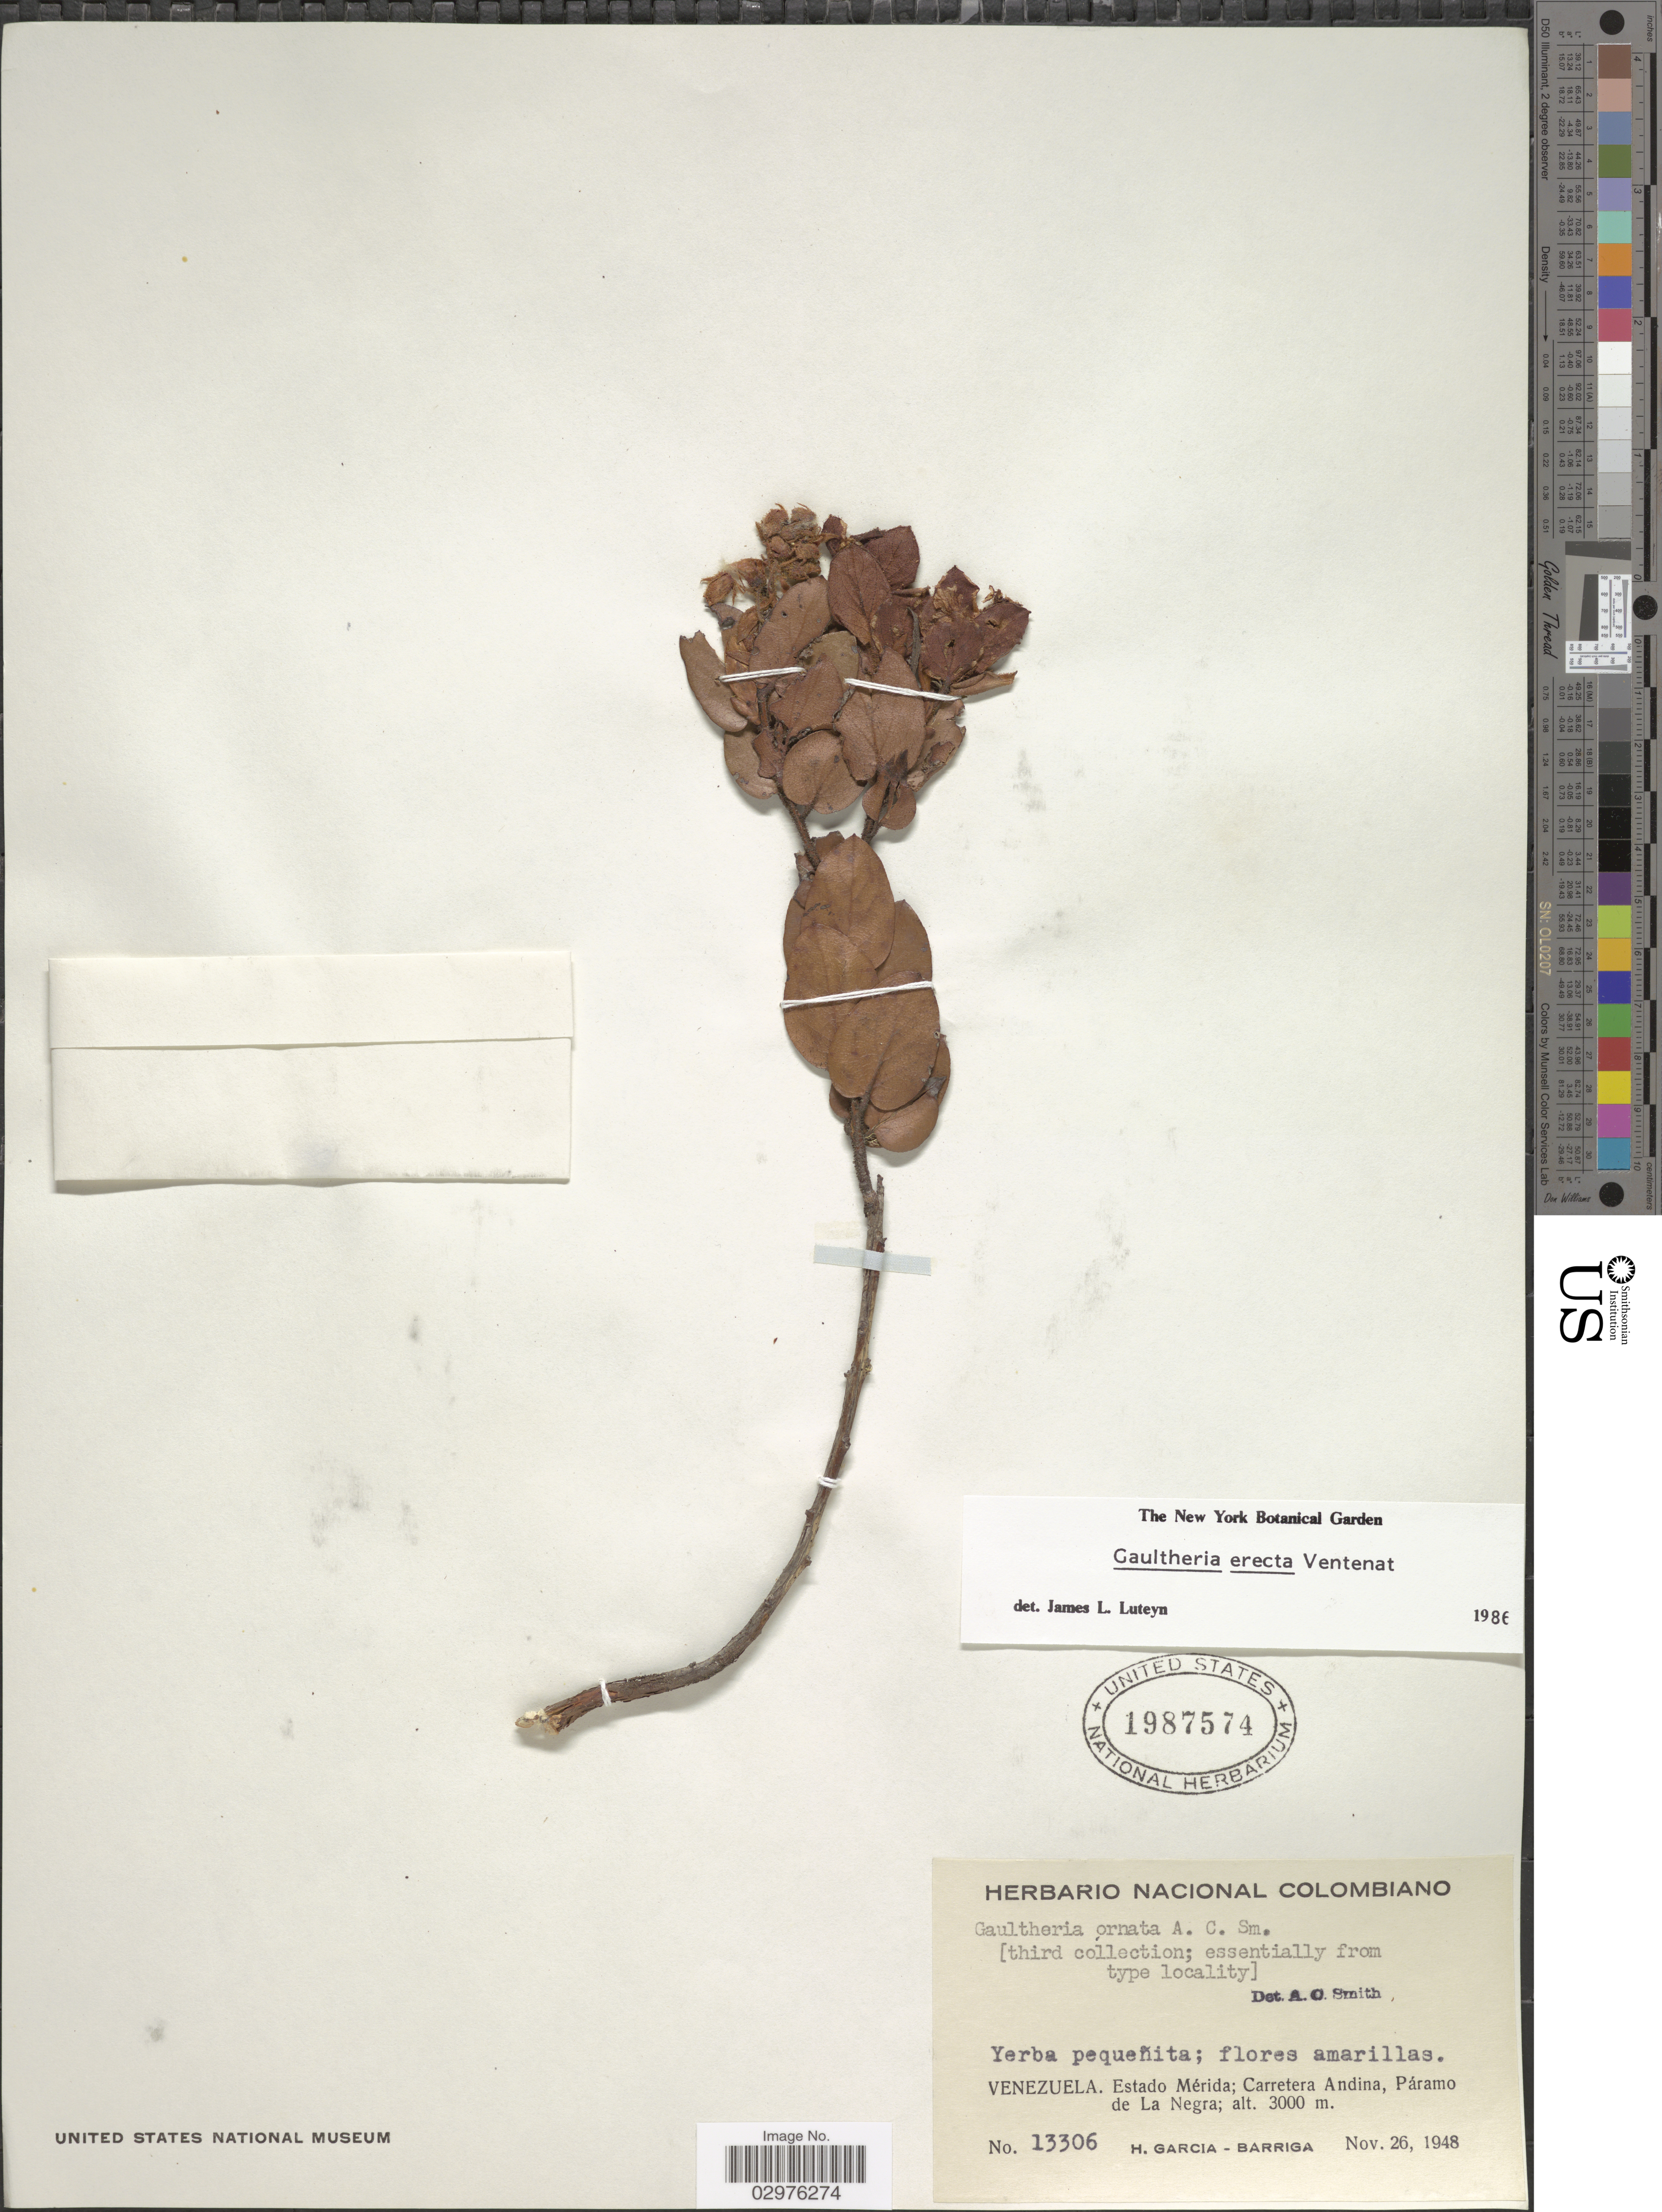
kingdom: Plantae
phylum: Tracheophyta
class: Magnoliopsida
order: Ericales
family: Ericaceae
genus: Gaultheria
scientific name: Gaultheria erecta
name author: Vent.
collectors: H. García Barriga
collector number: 13306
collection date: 1948-11-26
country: Venezuela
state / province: Mérida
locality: Estado Mérida; Carretera Andina, Páramo de La Negra.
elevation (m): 3000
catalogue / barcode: US 1987574